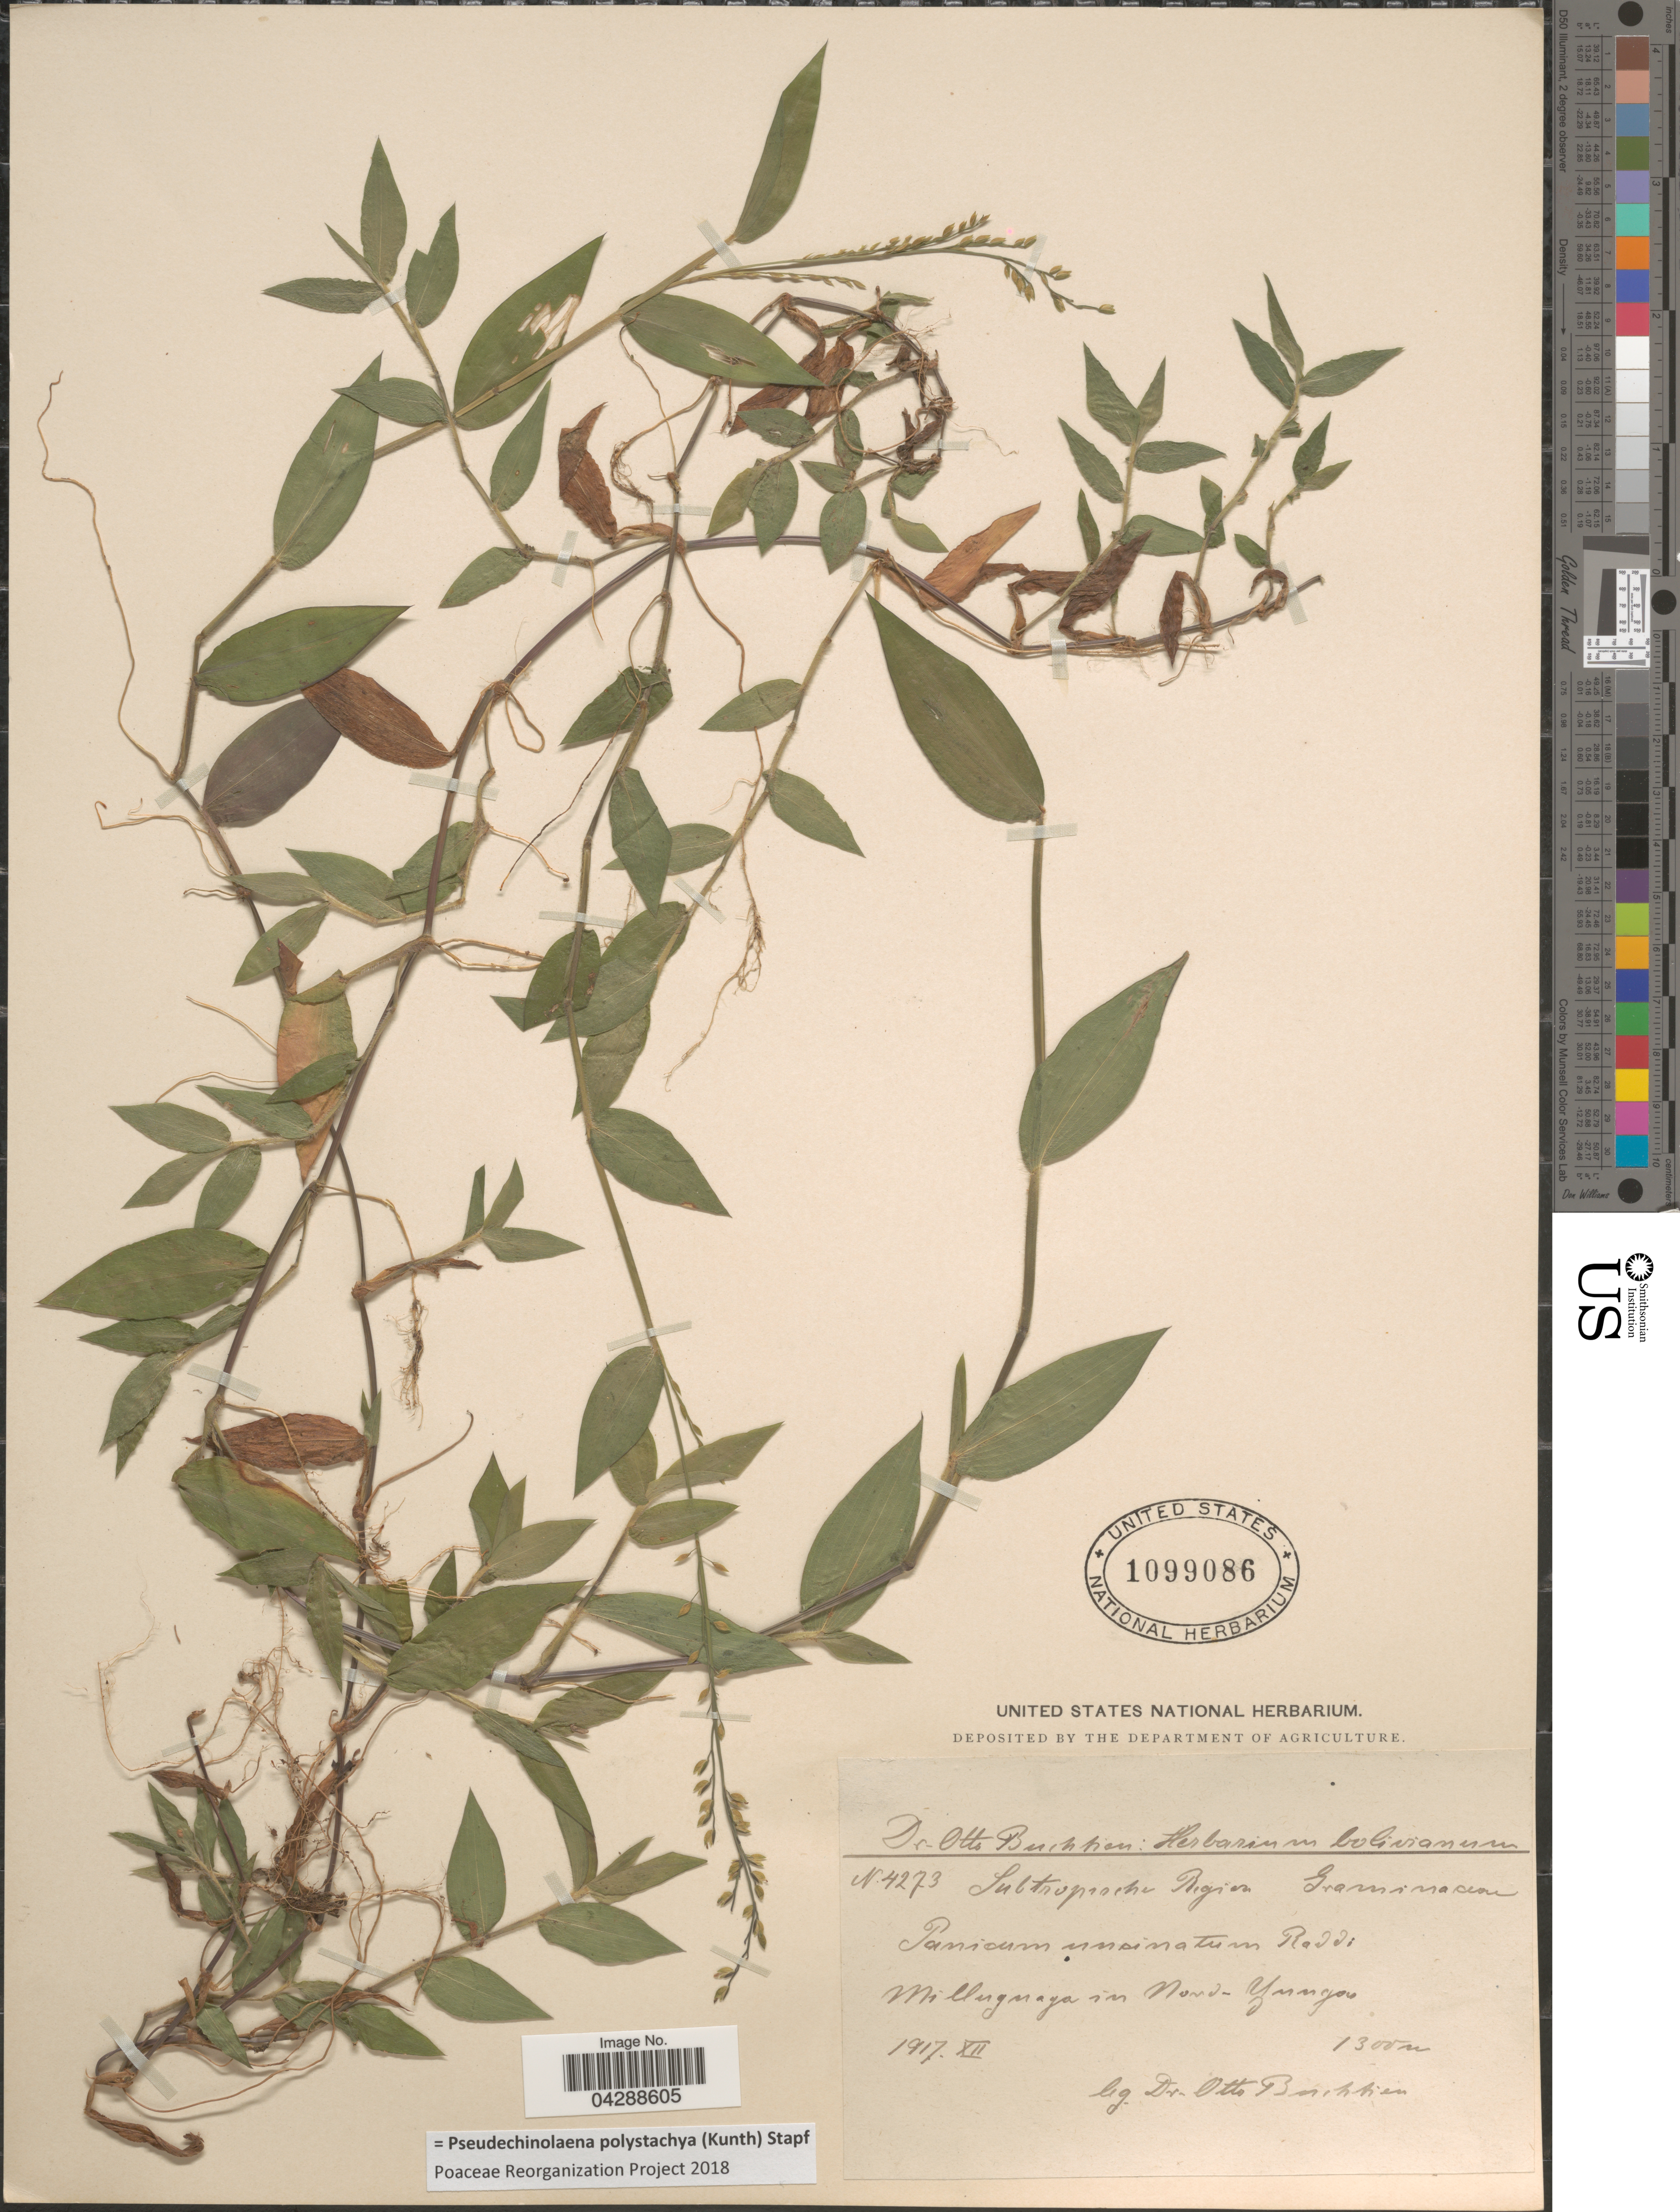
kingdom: Plantae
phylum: Tracheophyta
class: Liliopsida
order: Poales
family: Poaceae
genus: Pseudechinolaena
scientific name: Pseudechinolaena polystachya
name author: (Kunth) Stapf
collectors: O. Buchtien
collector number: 4273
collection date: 1917-12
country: Bolivia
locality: Subtropische Region. Milluguaya in Nord-Yungas.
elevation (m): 1300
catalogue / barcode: US 1099086